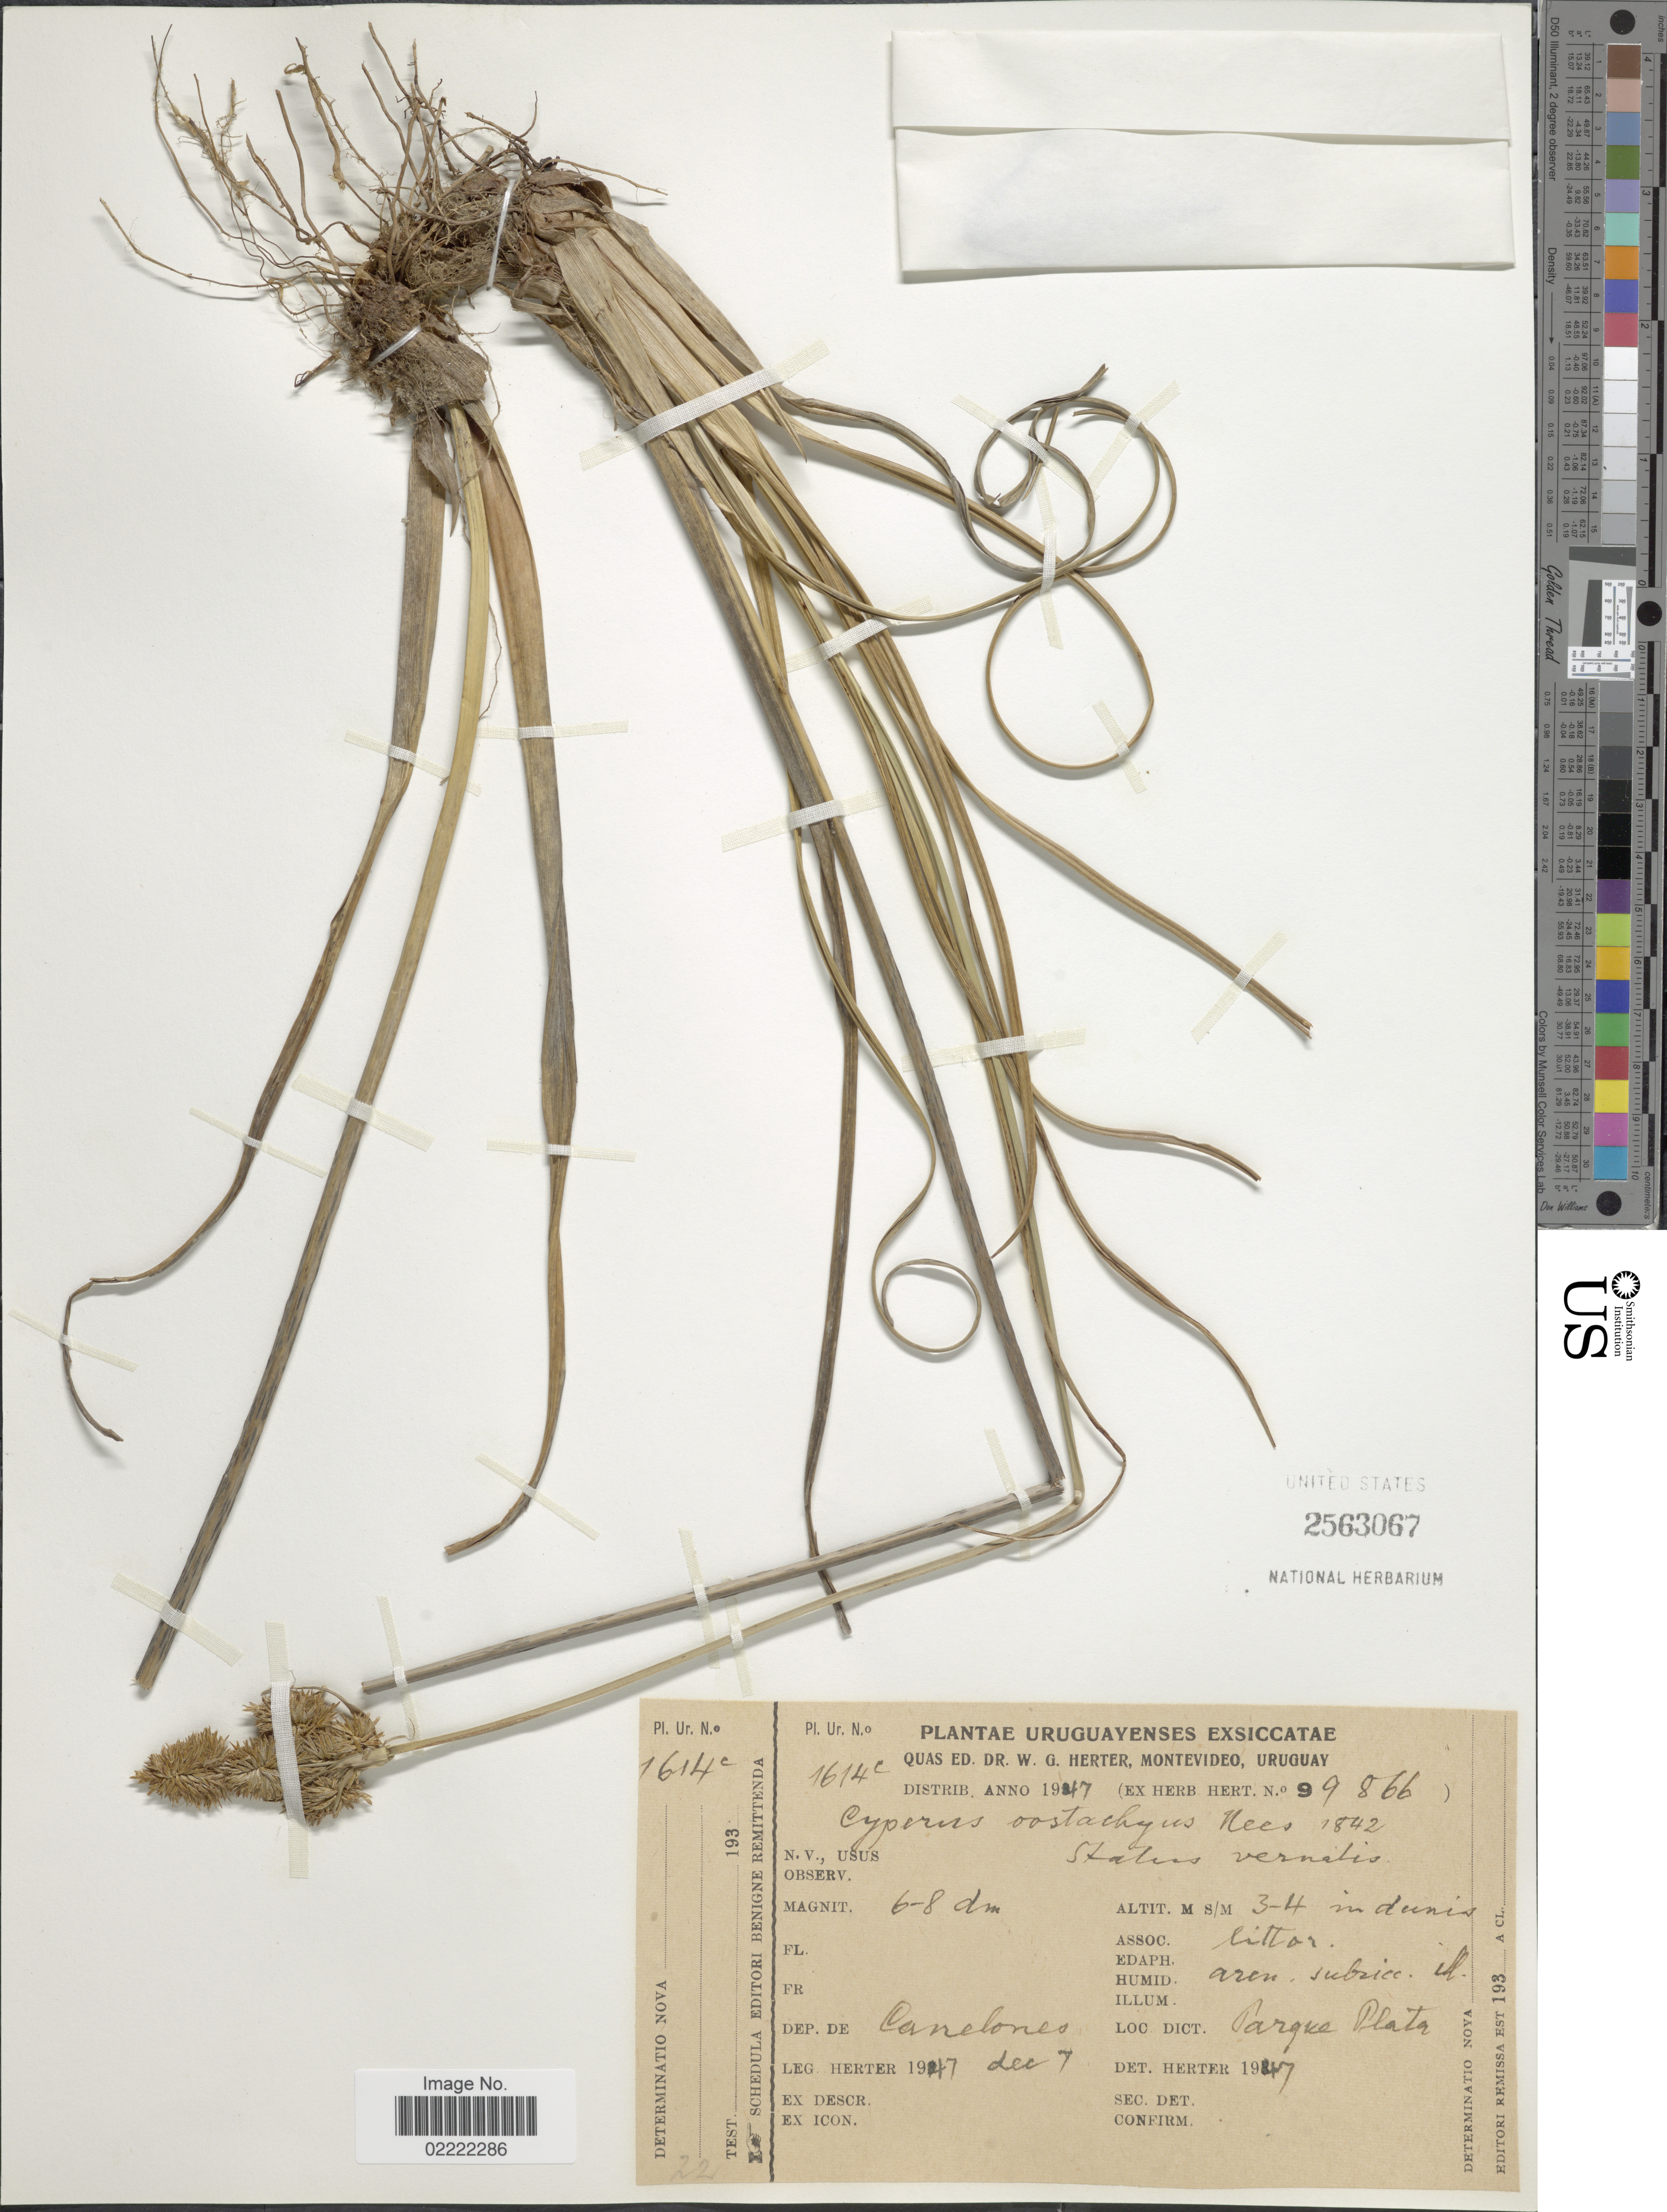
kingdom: Plantae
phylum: Tracheophyta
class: Liliopsida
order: Poales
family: Cyperaceae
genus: Cyperus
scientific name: Cyperus laetus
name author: J. Presl & C. Presl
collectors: W. G. Herter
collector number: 1614c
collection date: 1947-12-07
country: Uruguay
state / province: Canelones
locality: Dep. de Canelones. Parque Plata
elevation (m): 3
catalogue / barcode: US 2563067